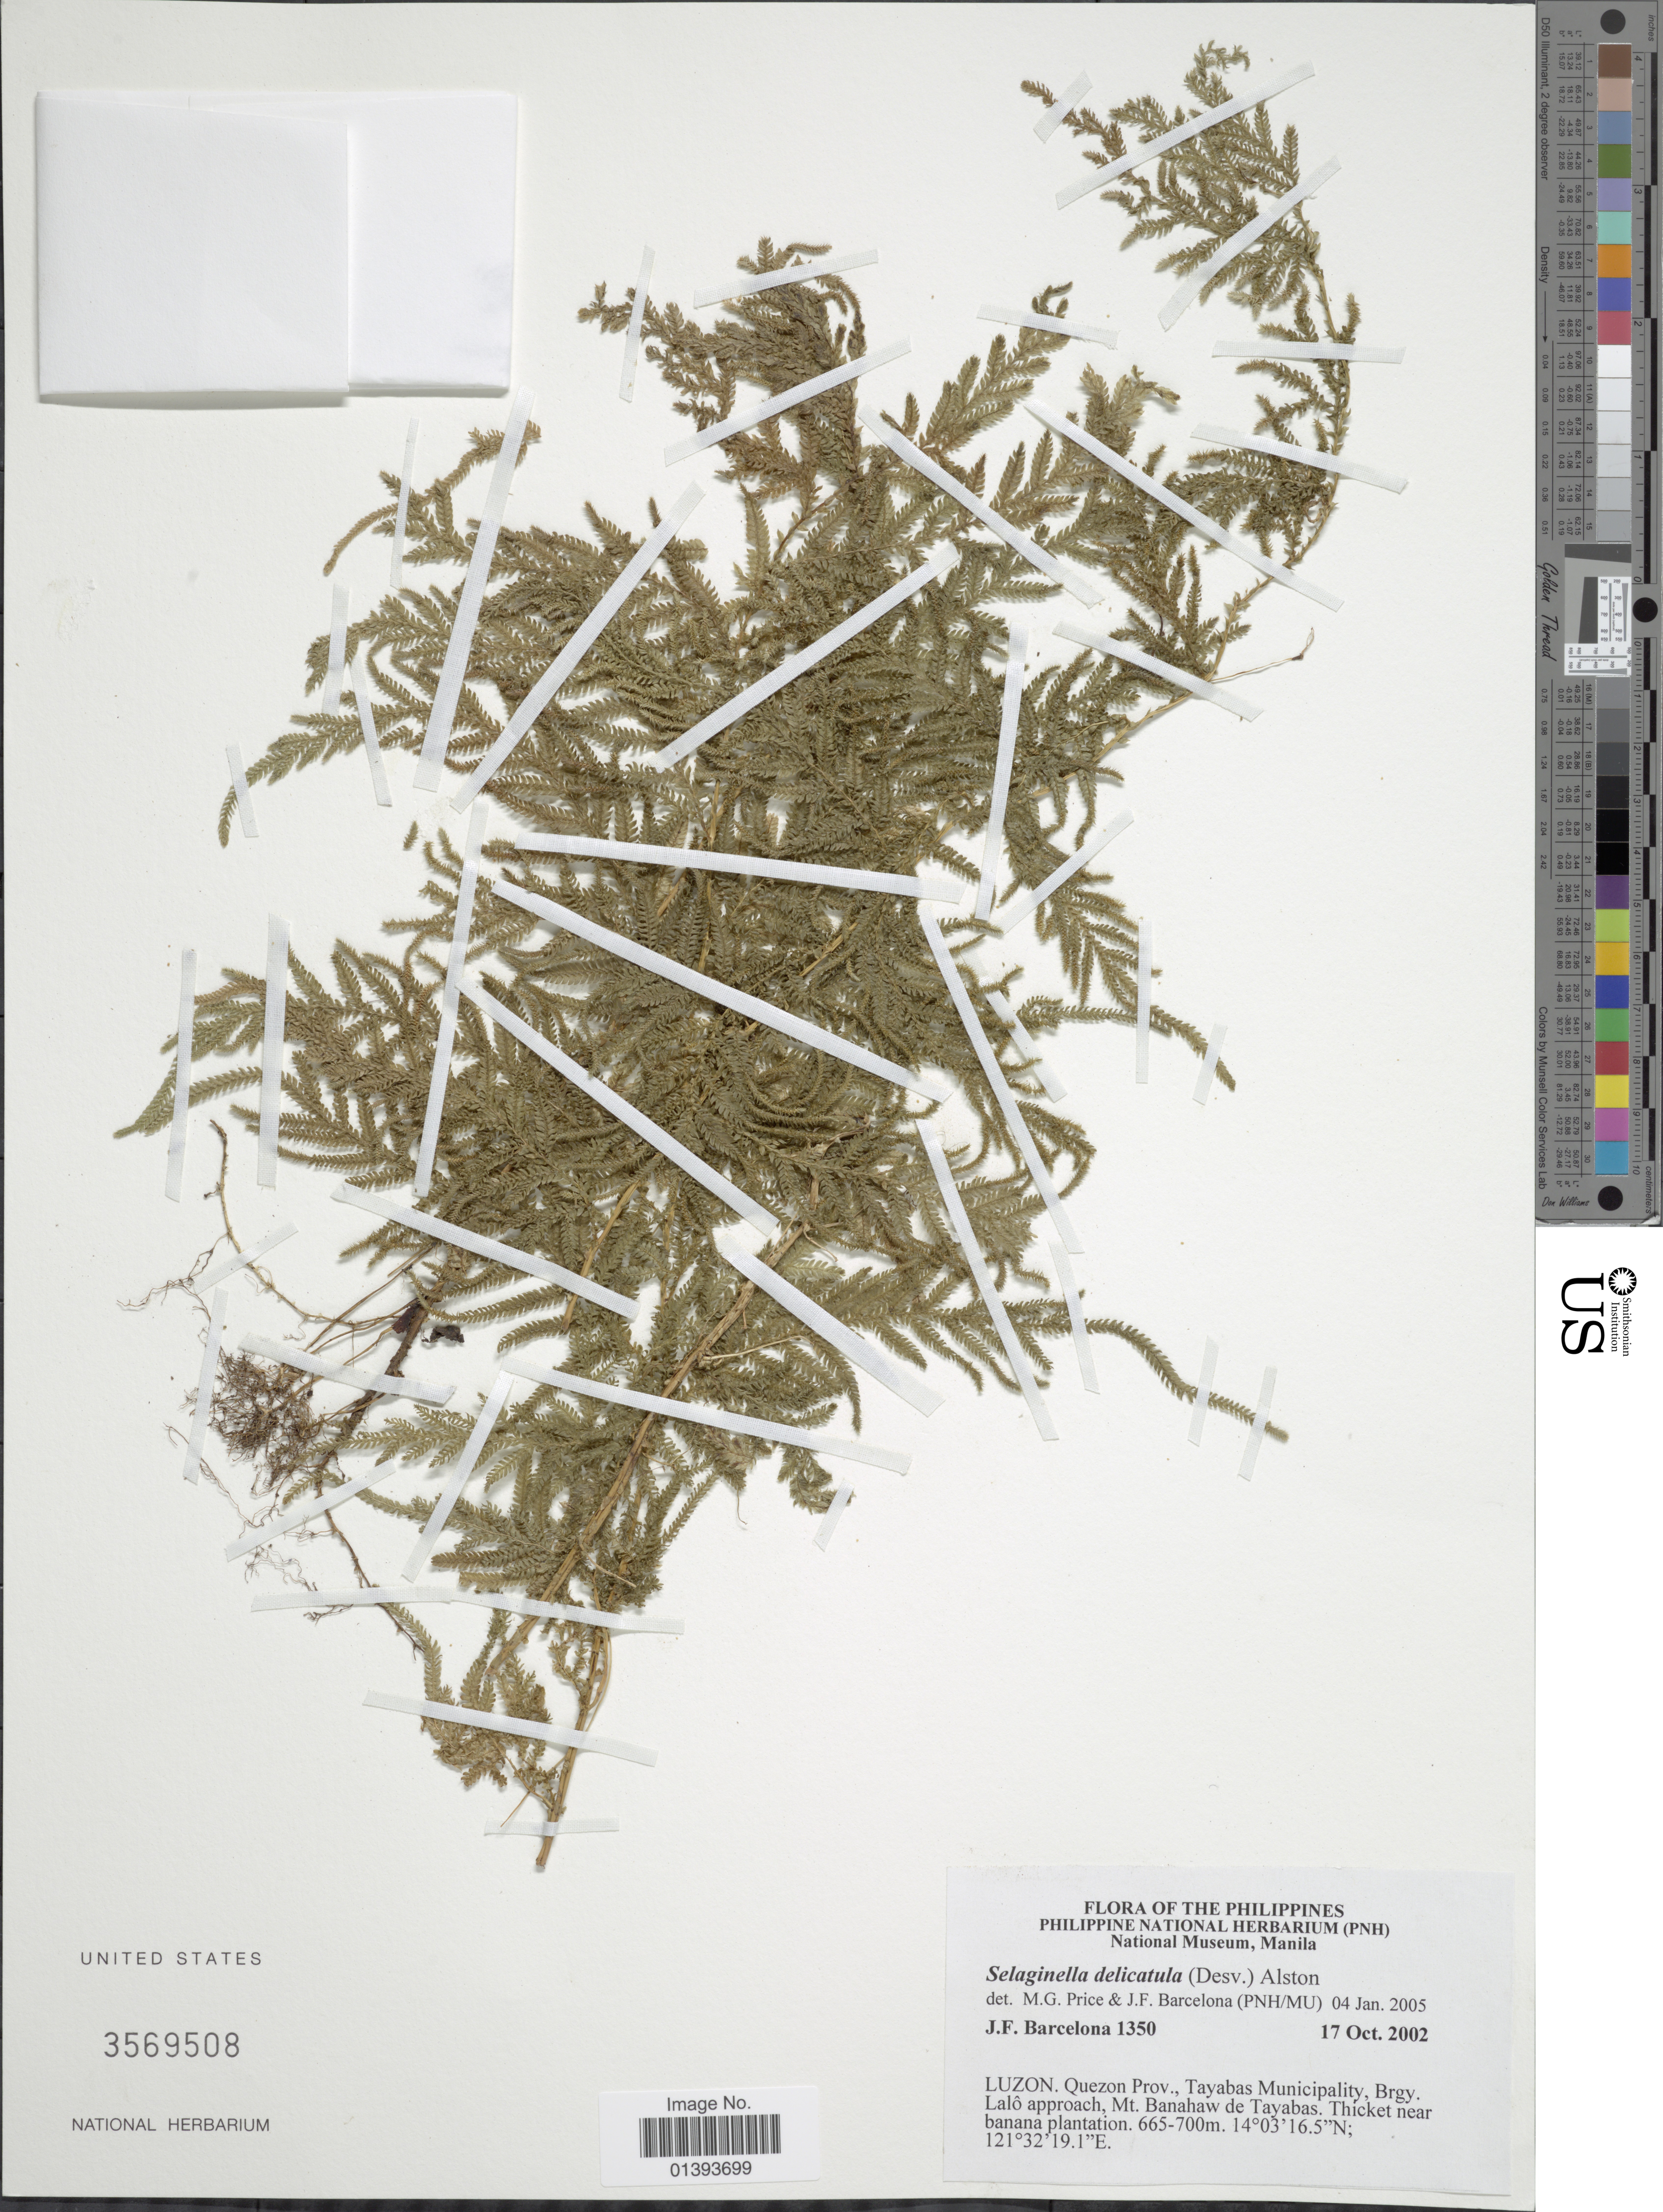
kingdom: Plantae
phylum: Tracheophyta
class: Lycopodiopsida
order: Selaginellales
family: Selaginellaceae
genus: Selaginella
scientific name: Selaginella delicatula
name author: (Desv.) Alston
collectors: J. F. Barcelona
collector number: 1350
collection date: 2002-10-17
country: Philippines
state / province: Central Luzon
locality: Luzon, Quezon Prov., Tayabas municipality, Brgy. Lalo approach, Mt. Banahaw de Tayabas thicket near banana plantation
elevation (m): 665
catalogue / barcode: US 3569508